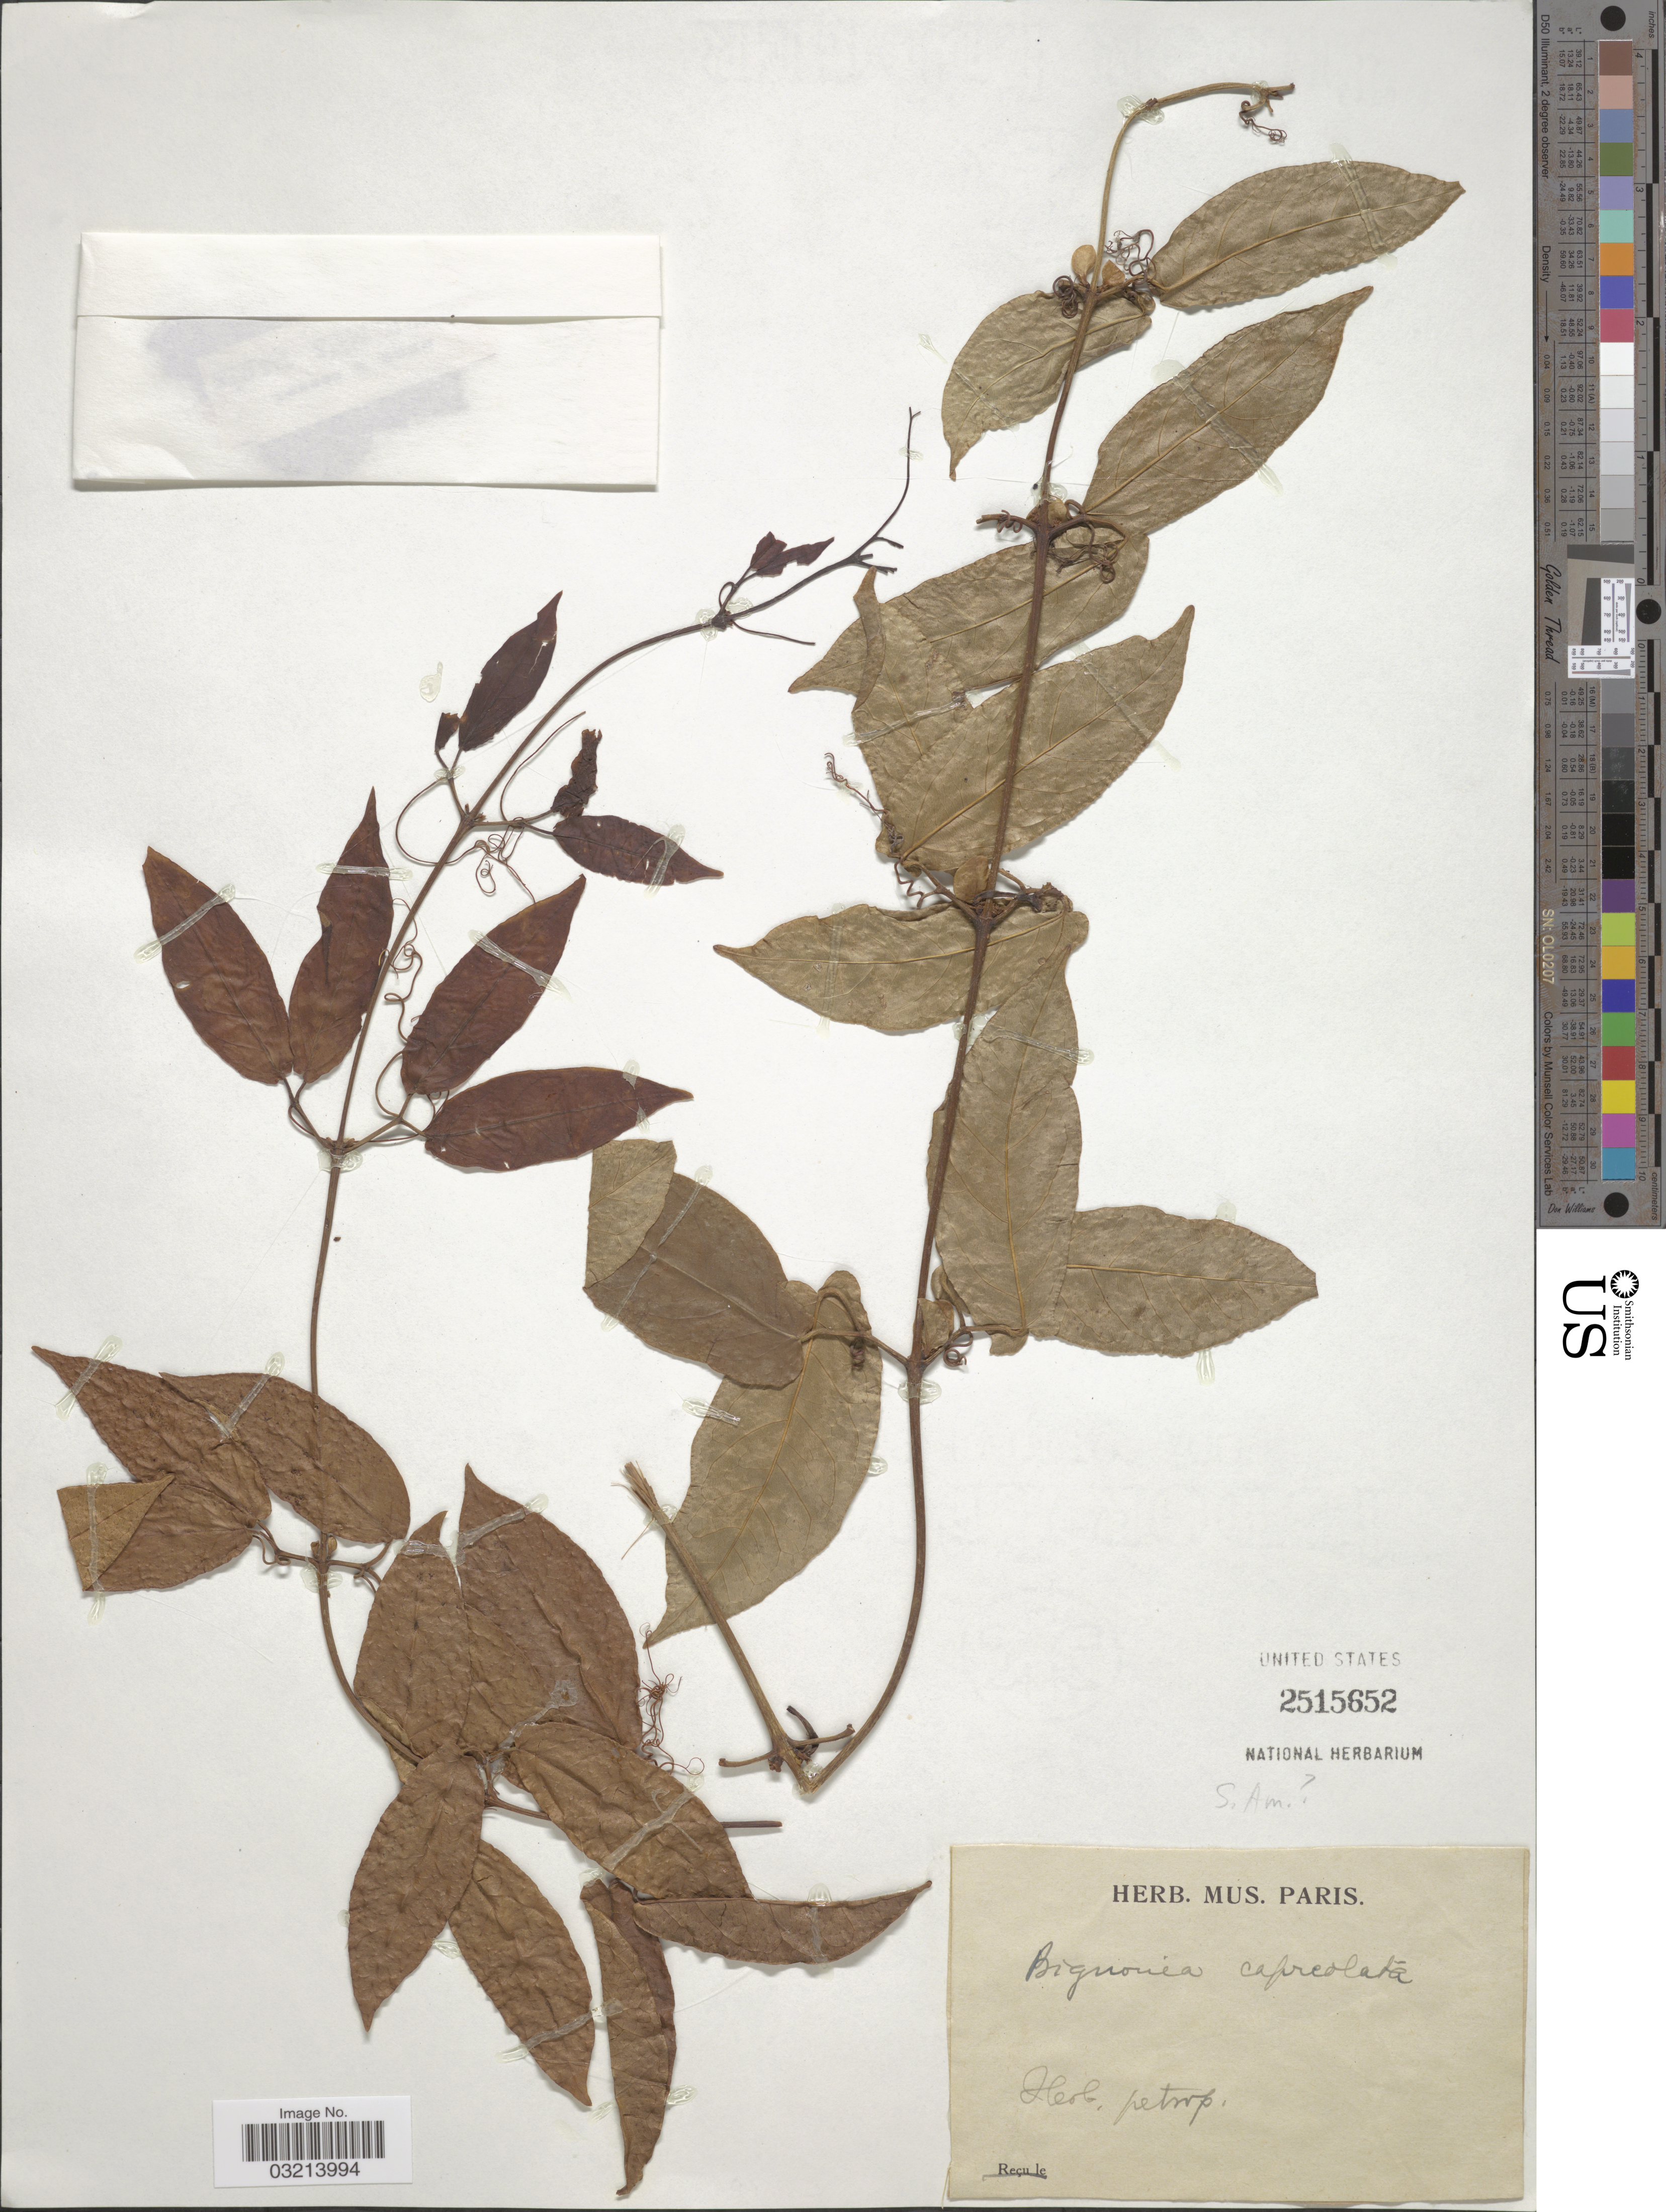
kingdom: Plantae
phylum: Tracheophyta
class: Magnoliopsida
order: Lamiales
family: Bignoniaceae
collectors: ex herb. Mus. Paris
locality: S. Am. [unsure placement]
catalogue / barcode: US 2515652